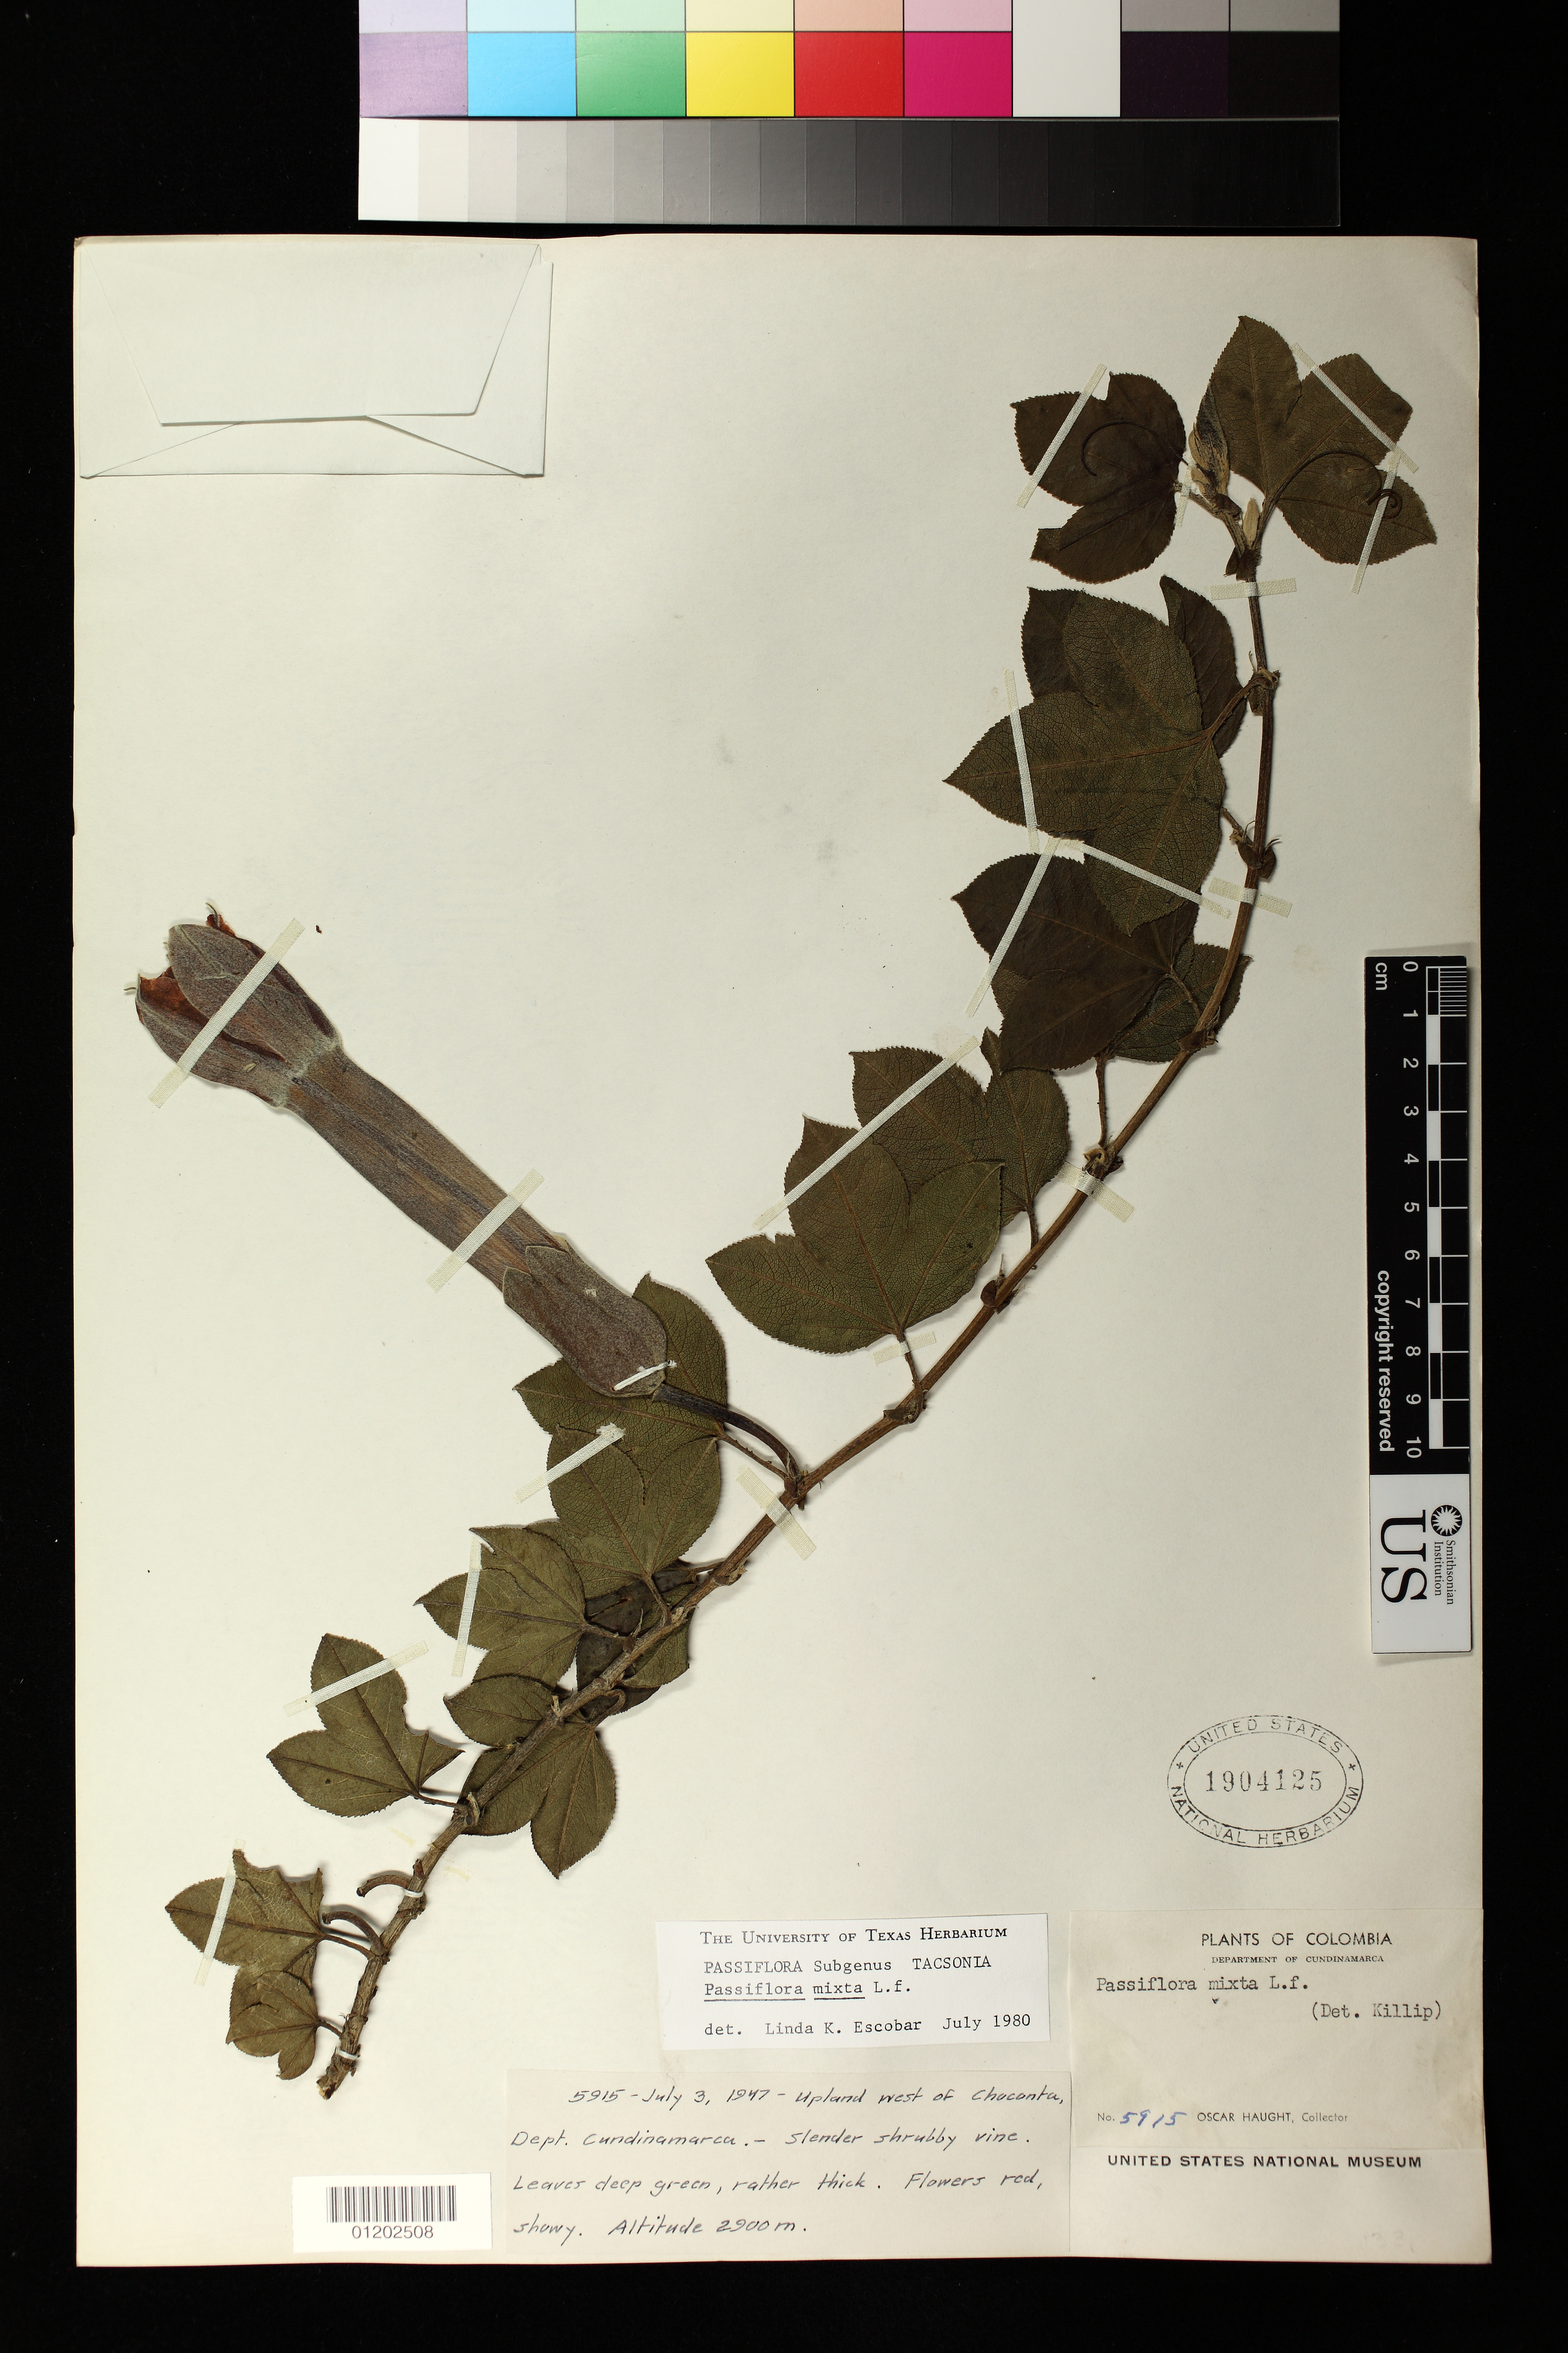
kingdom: Plantae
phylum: Tracheophyta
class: Magnoliopsida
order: Malpighiales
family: Passifloraceae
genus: Passiflora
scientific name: Passiflora mixta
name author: L. f.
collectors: O. Haught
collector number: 5915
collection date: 1947-07-03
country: Colombia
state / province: Cundinamarca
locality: Upland west of Choconta, Dept. Cundinamarca.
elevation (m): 2900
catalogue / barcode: US 1904125